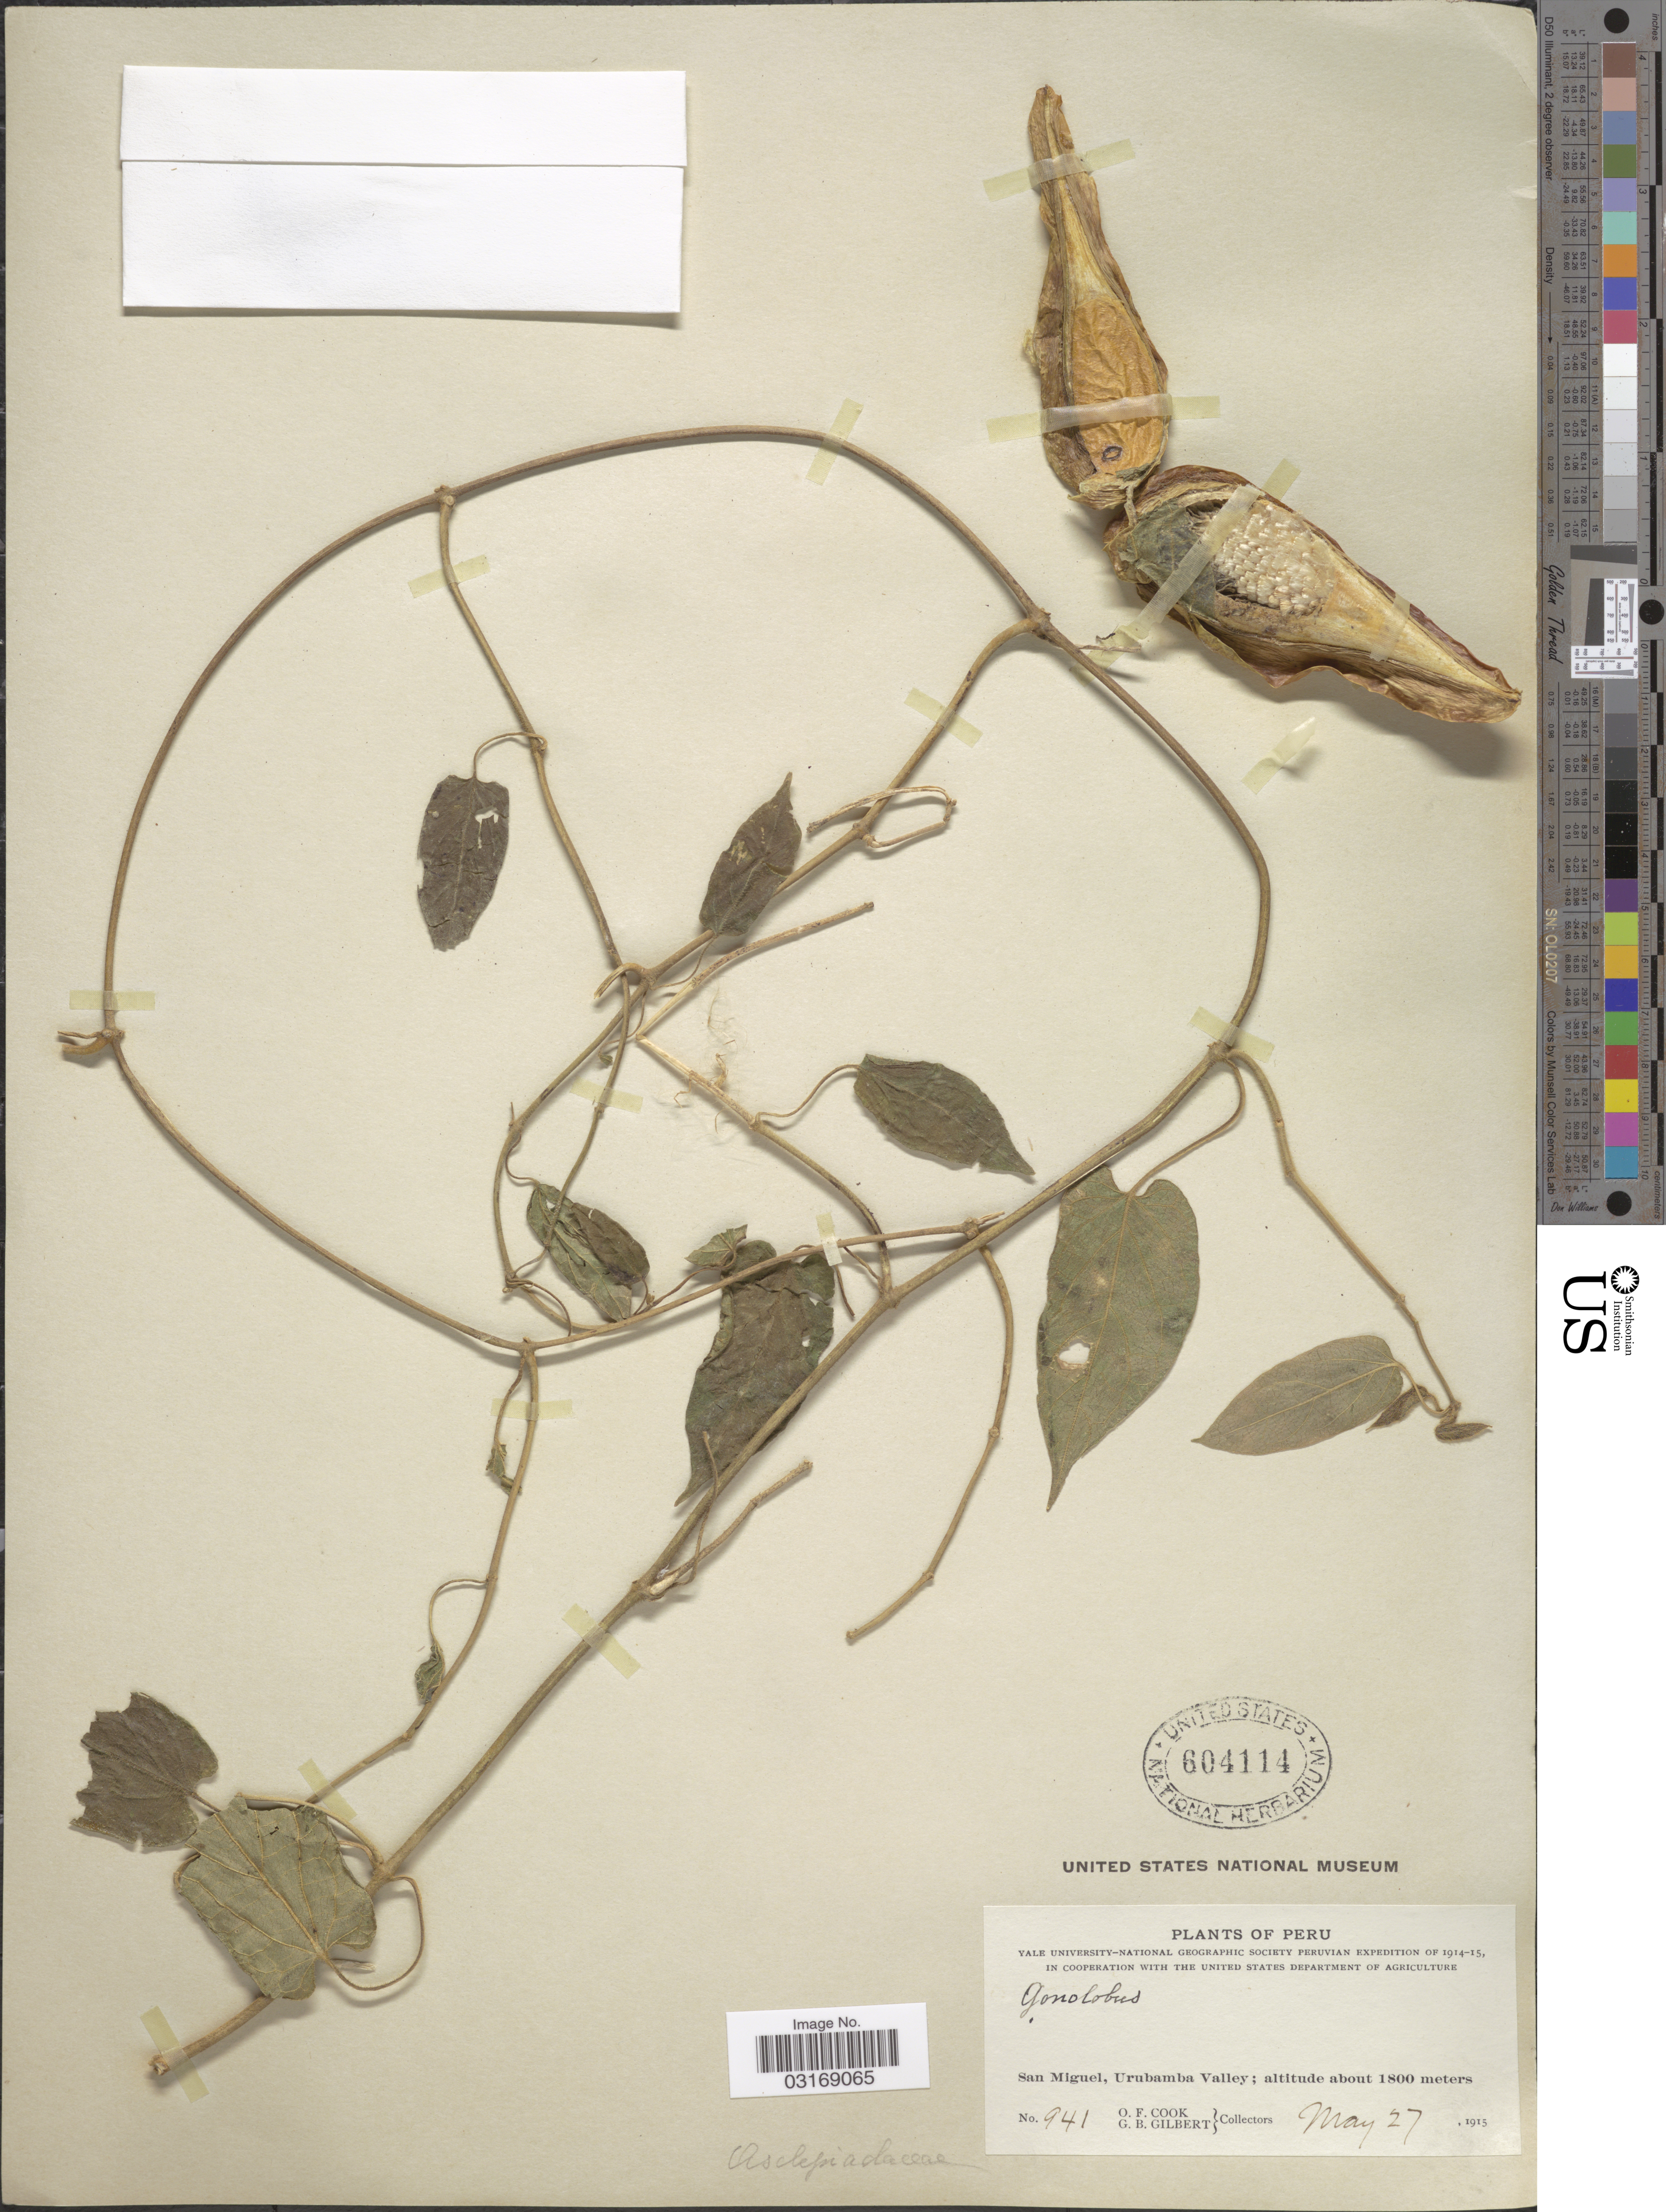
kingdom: Plantae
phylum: Tracheophyta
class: Magnoliopsida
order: Gentianales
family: Apocynaceae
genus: Gonolobus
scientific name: Gonolobus sp.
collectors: O. F. Cook & G. B. Gilbert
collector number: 941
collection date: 1915-05-27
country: Peru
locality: San Miguel, Urubamba Valley.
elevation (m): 1800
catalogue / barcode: US 604114